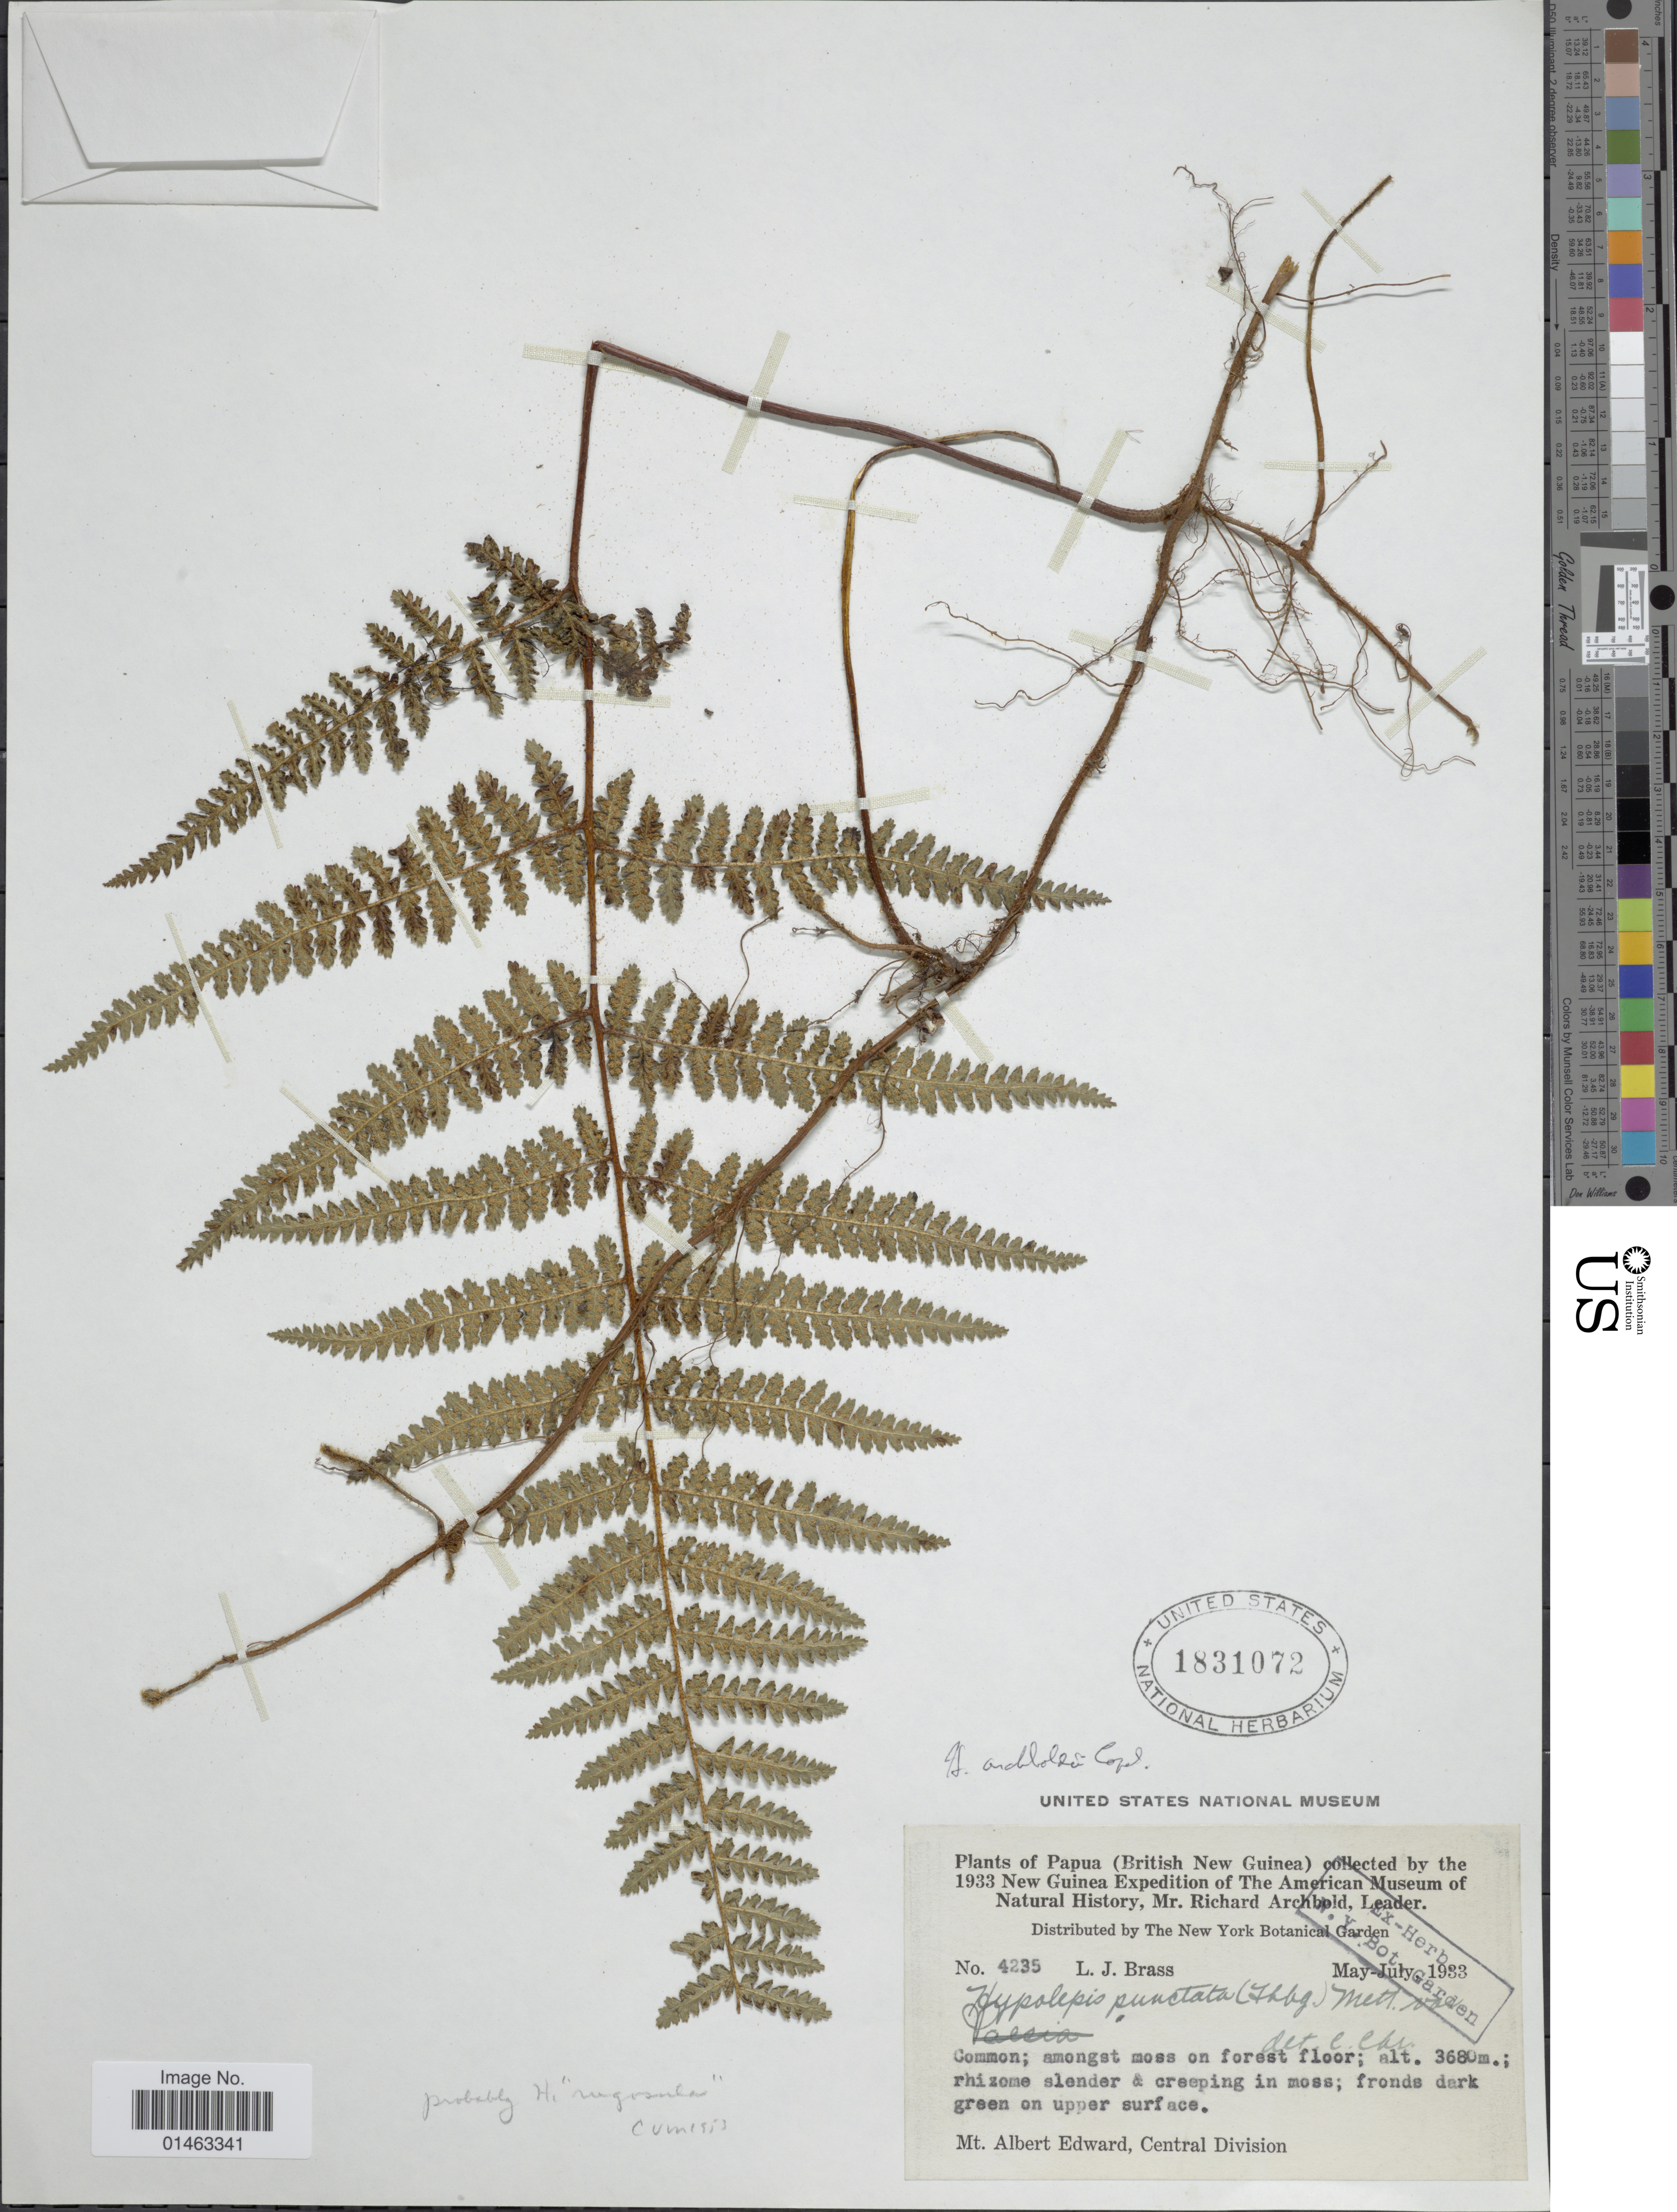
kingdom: Plantae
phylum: Tracheophyta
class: Polypodiopsida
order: Polypodiales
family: Dennstaedtiaceae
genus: Hypolepis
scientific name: Hypolepis rugosula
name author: (Labill.) J. Sm.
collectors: L. J. Brass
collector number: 4235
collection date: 1933-05/1933-07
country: Indonesia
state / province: Papua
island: New Guinea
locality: British New Guinea. Mt. Albert Edward, Central Division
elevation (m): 3680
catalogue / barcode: US 1831072